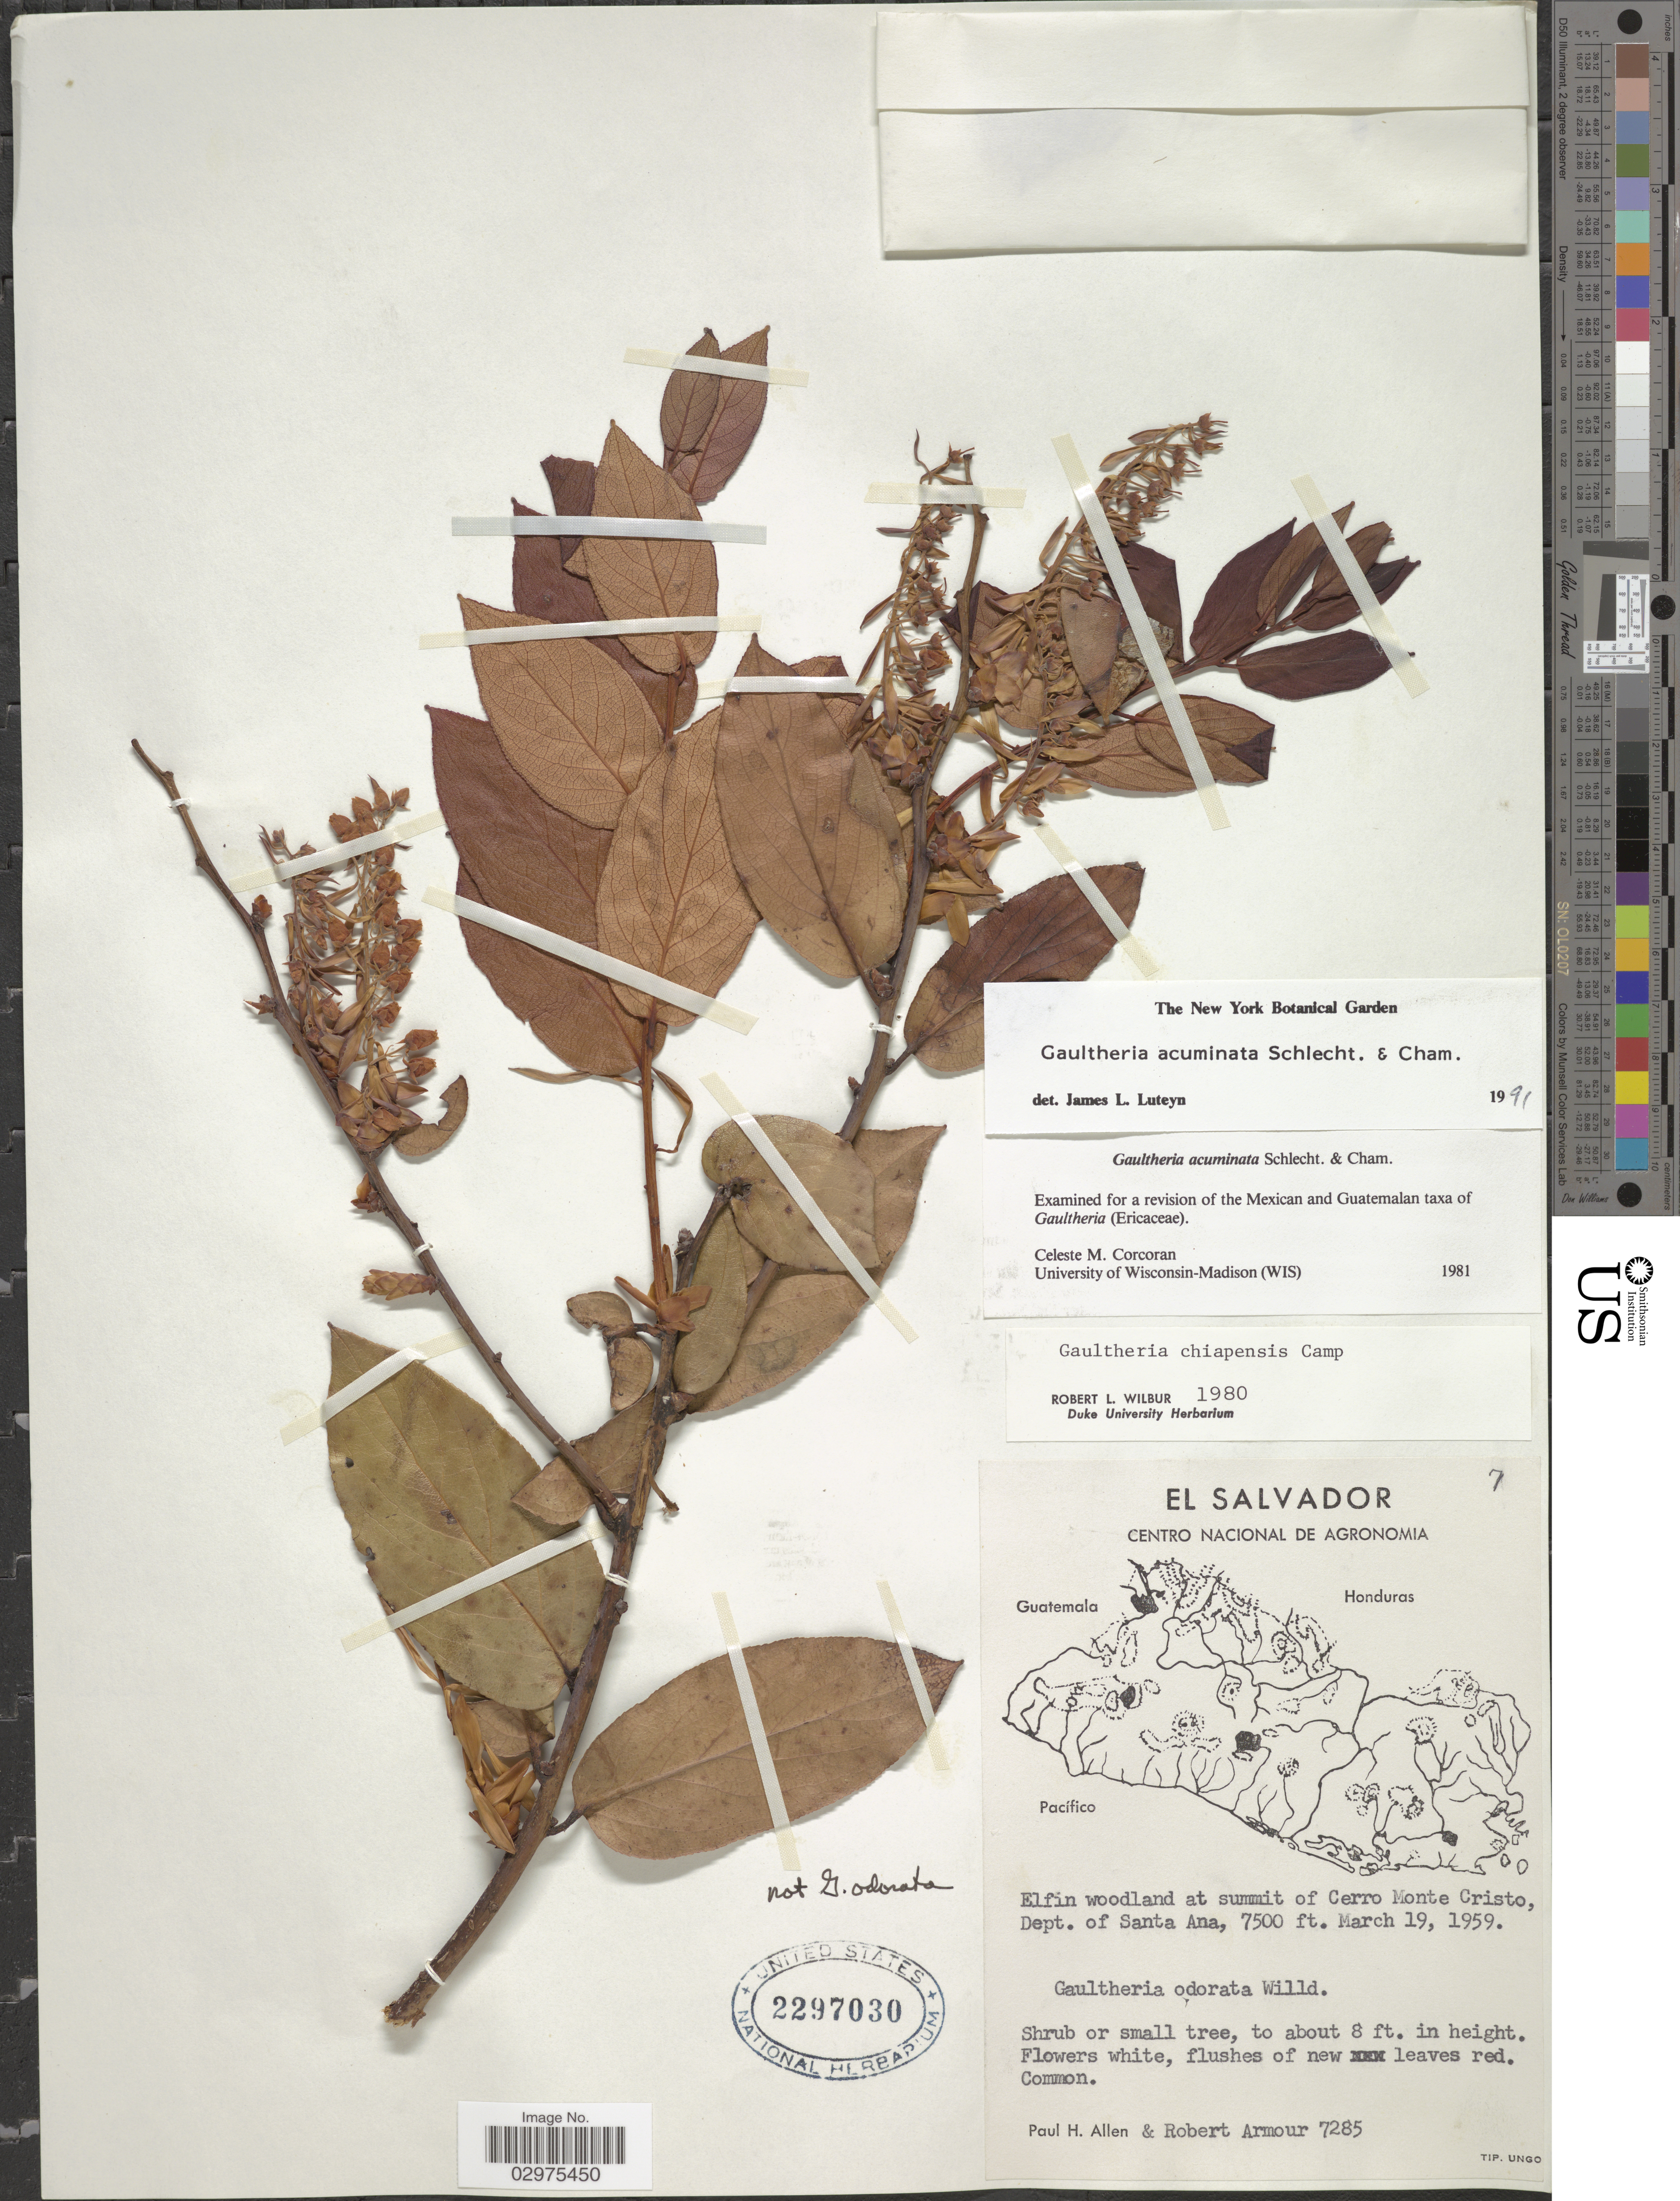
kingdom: Plantae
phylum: Tracheophyta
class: Magnoliopsida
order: Ericales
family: Ericaceae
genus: Gaultheria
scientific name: Gaultheria acuminata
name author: Schltdl. & Cham.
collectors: P. H. Allen & R. Armour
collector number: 7285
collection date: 1959-03-19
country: El Salvador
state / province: Santa Ana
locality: Elfin woodland at summit of Cerro Monte Cristo, Dept. of Santa Ana.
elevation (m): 2286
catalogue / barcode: US 2297030